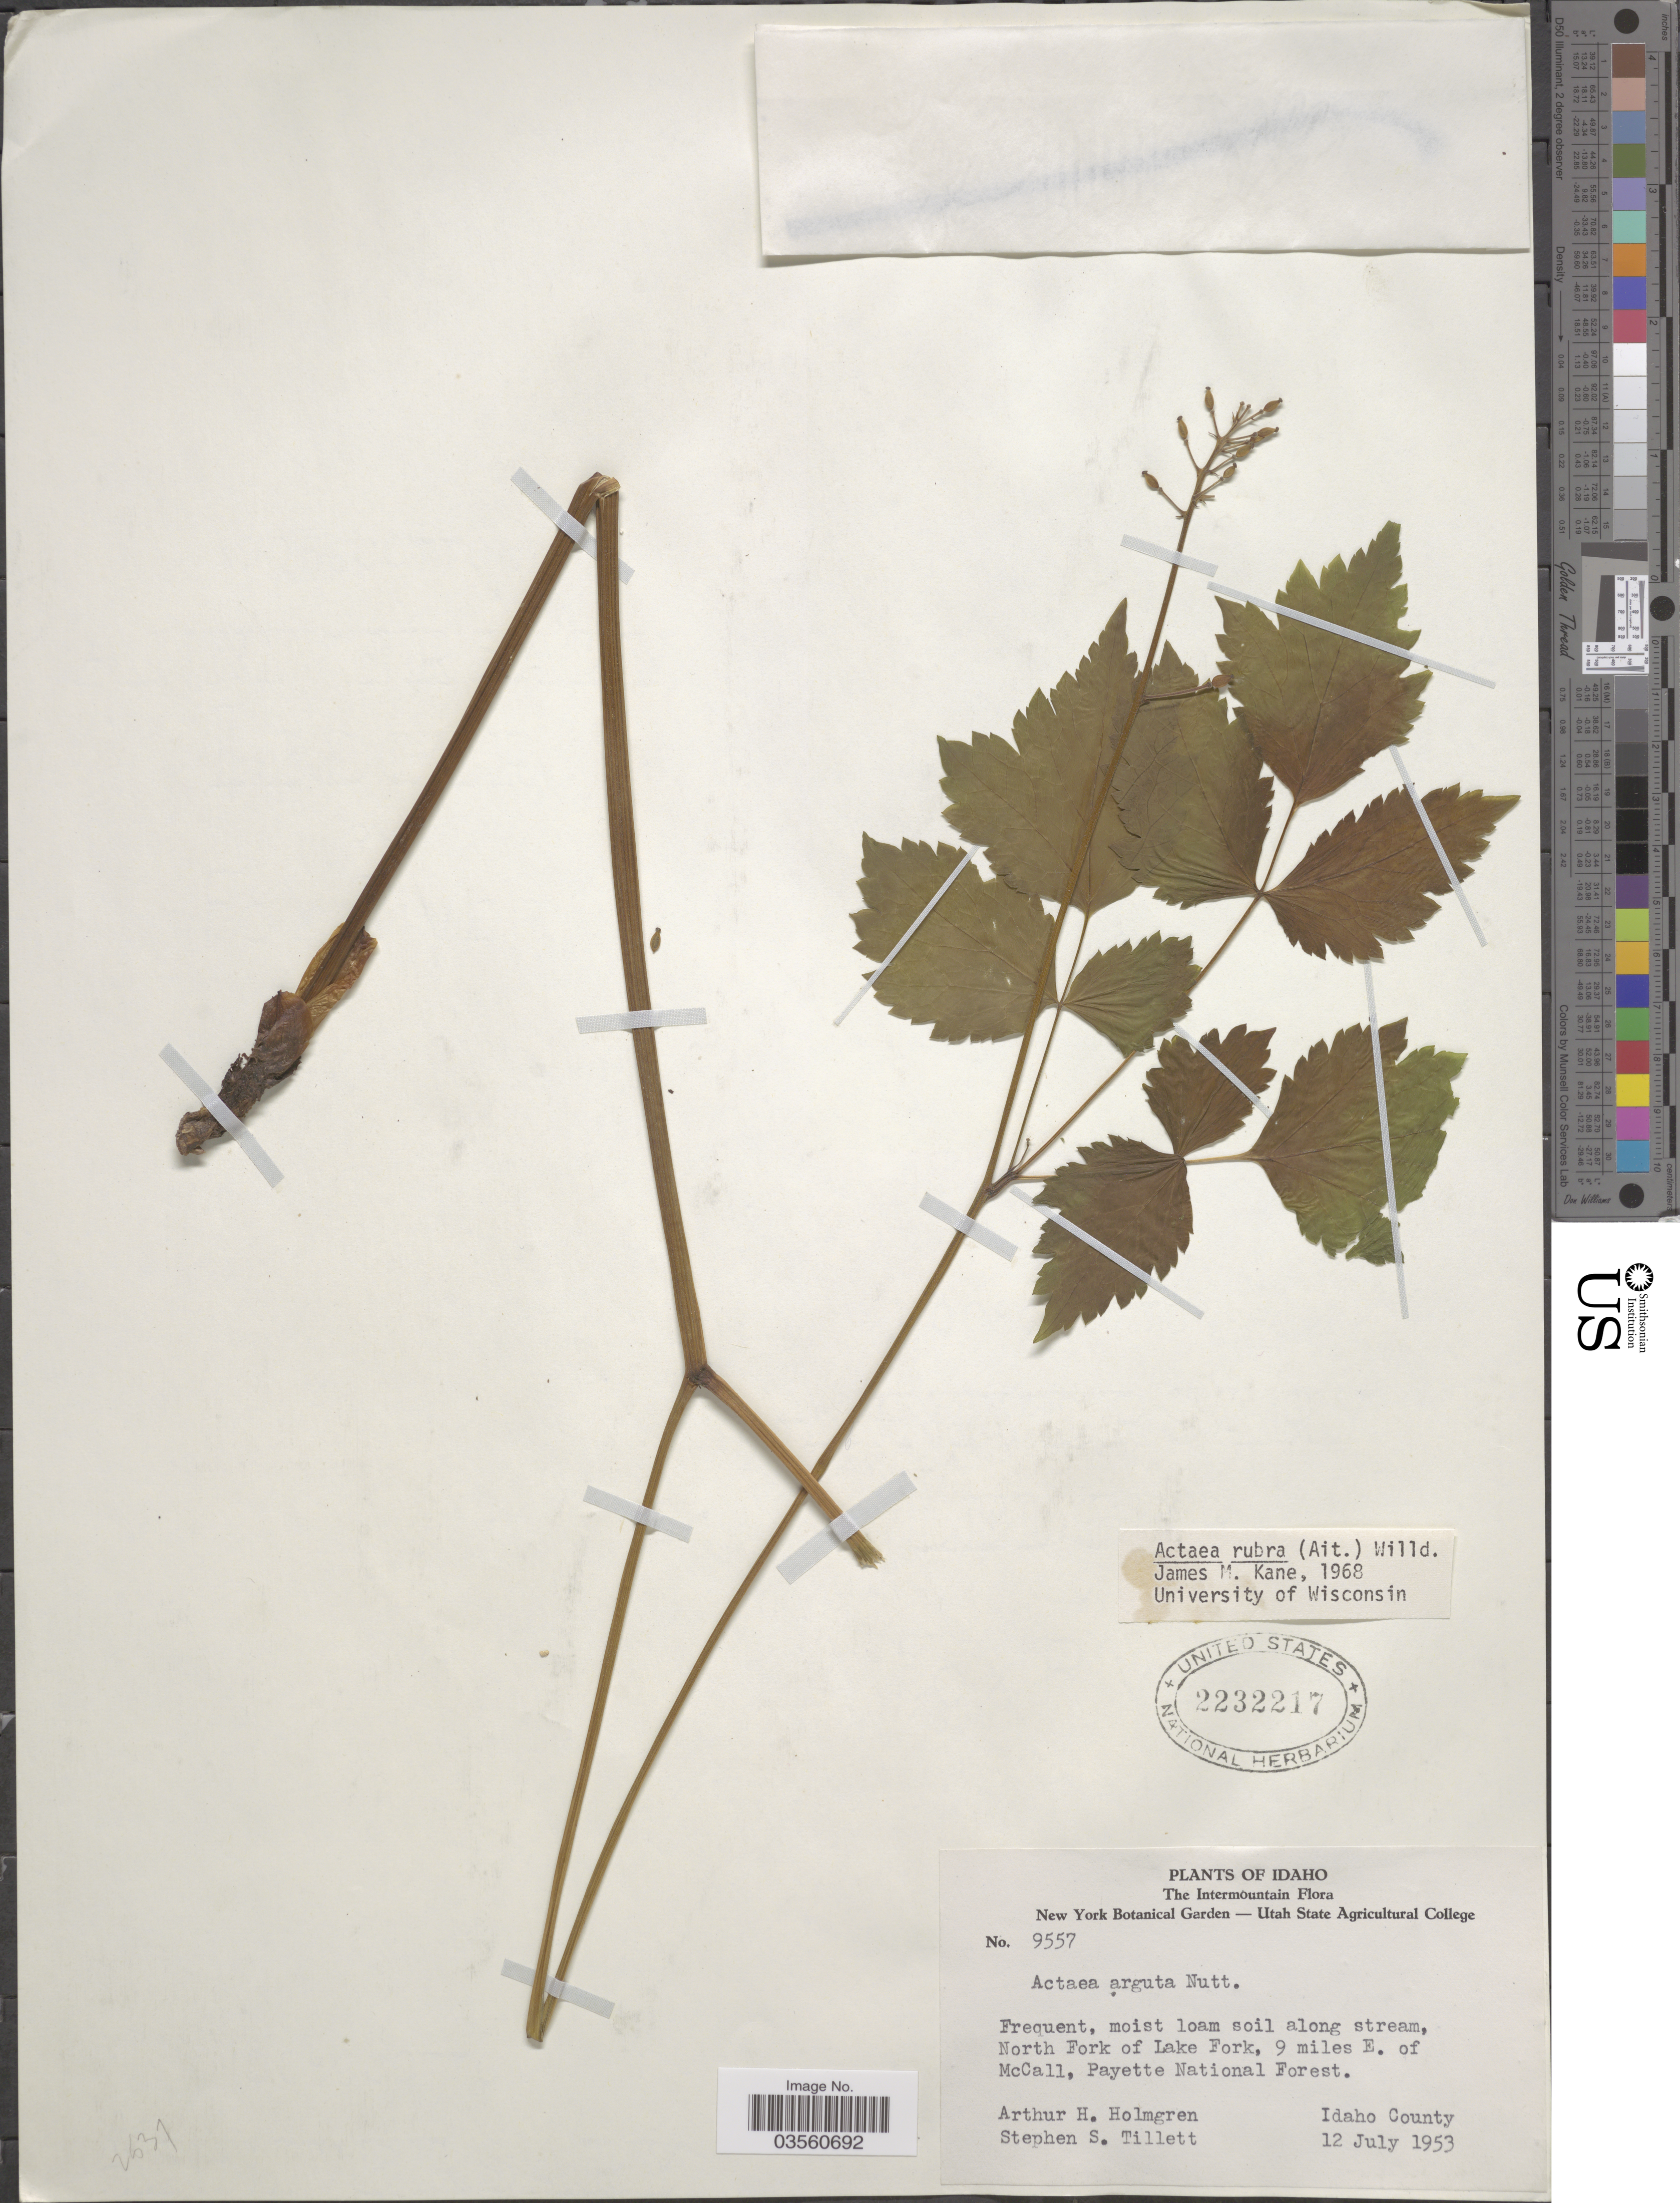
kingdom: Plantae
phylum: Tracheophyta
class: Magnoliopsida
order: Ranunculales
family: Ranunculaceae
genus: Actaea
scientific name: Actaea rubra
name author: (Aiton) Willd.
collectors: A. H. Holmgren & S. S. Tillett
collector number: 9557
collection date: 1953-07-12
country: United States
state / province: Idaho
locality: The Intermountain. Moist loam soil along stream, North Fork of Lake Fork, 9 miles E. of McCall, Payette National Forest. Idaho County.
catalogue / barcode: US 2232217